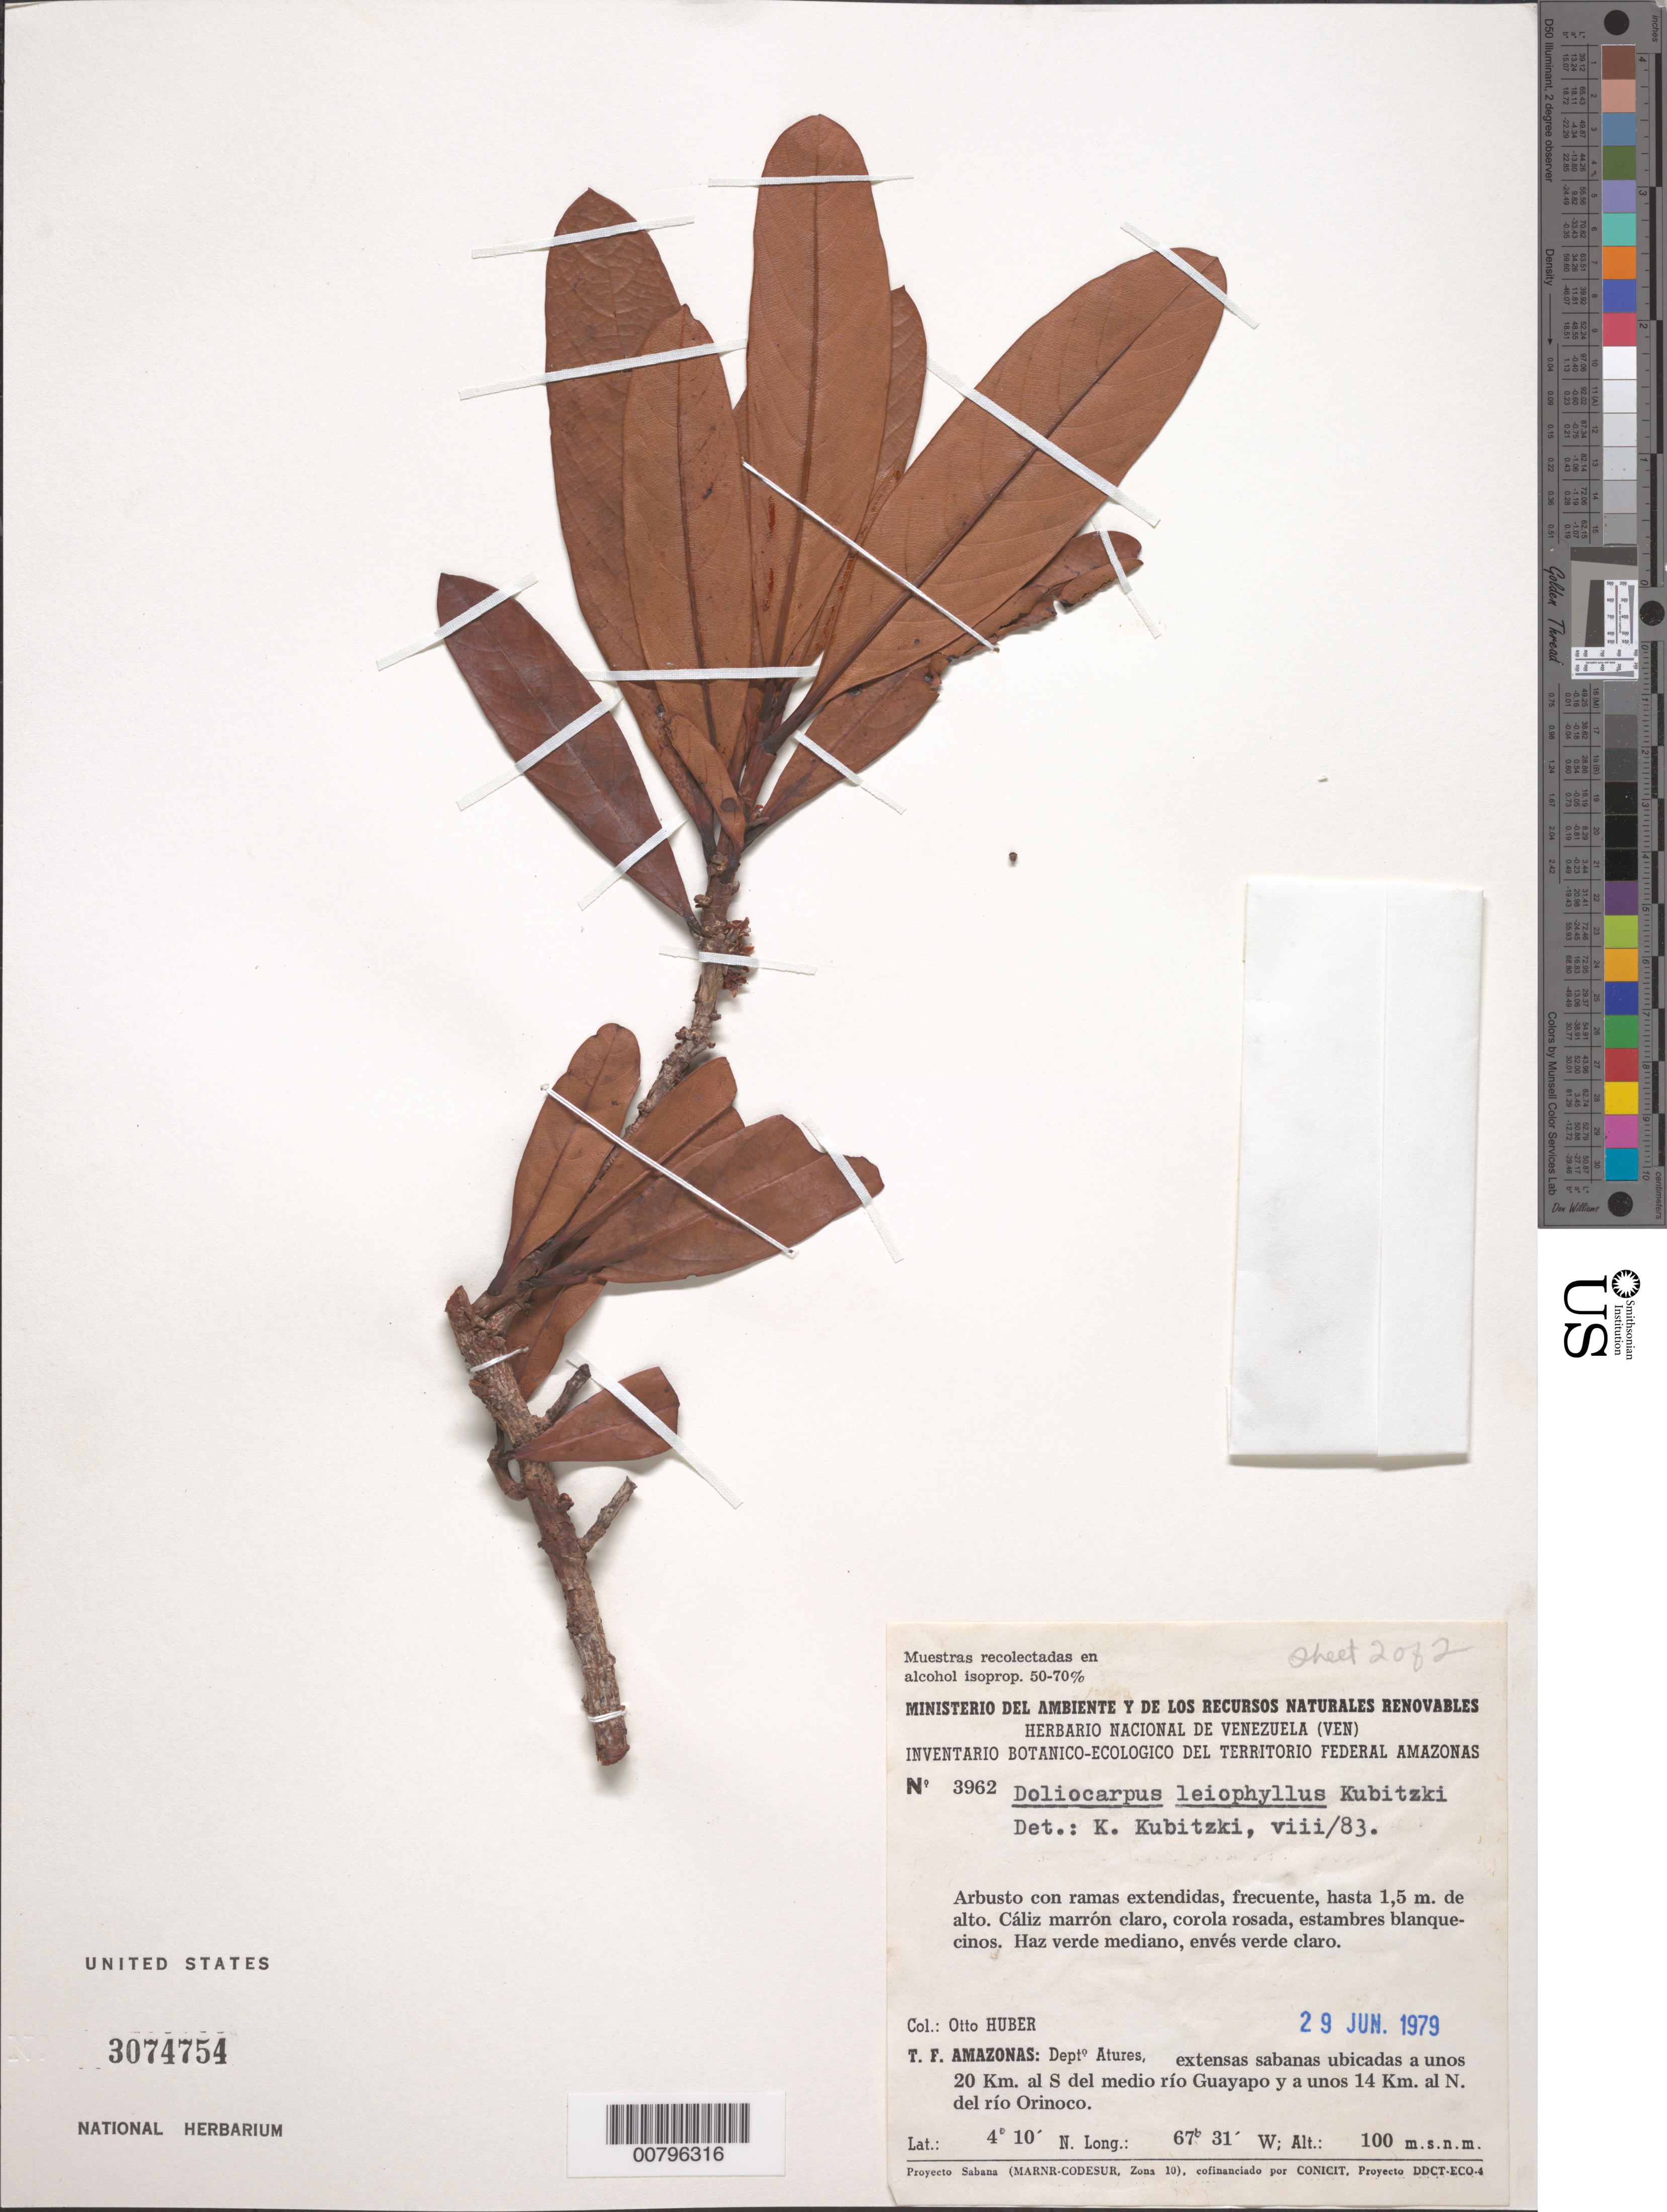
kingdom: Plantae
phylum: Tracheophyta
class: Magnoliopsida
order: Dilleniales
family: Dilleniaceae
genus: Doliocarpus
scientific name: Doliocarpus leiophyllus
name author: Kubitzki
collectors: O. Huber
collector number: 3962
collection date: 1979-06-29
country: Venezuela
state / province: Amazonas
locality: T. F. Amazonas: Dept° Atures, extensas sabanas ubicadas a unos 20 Km. al S del medio río Guayapo y a unos 14 Km. al N. del río Orinoco.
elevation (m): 100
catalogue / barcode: US 3074754